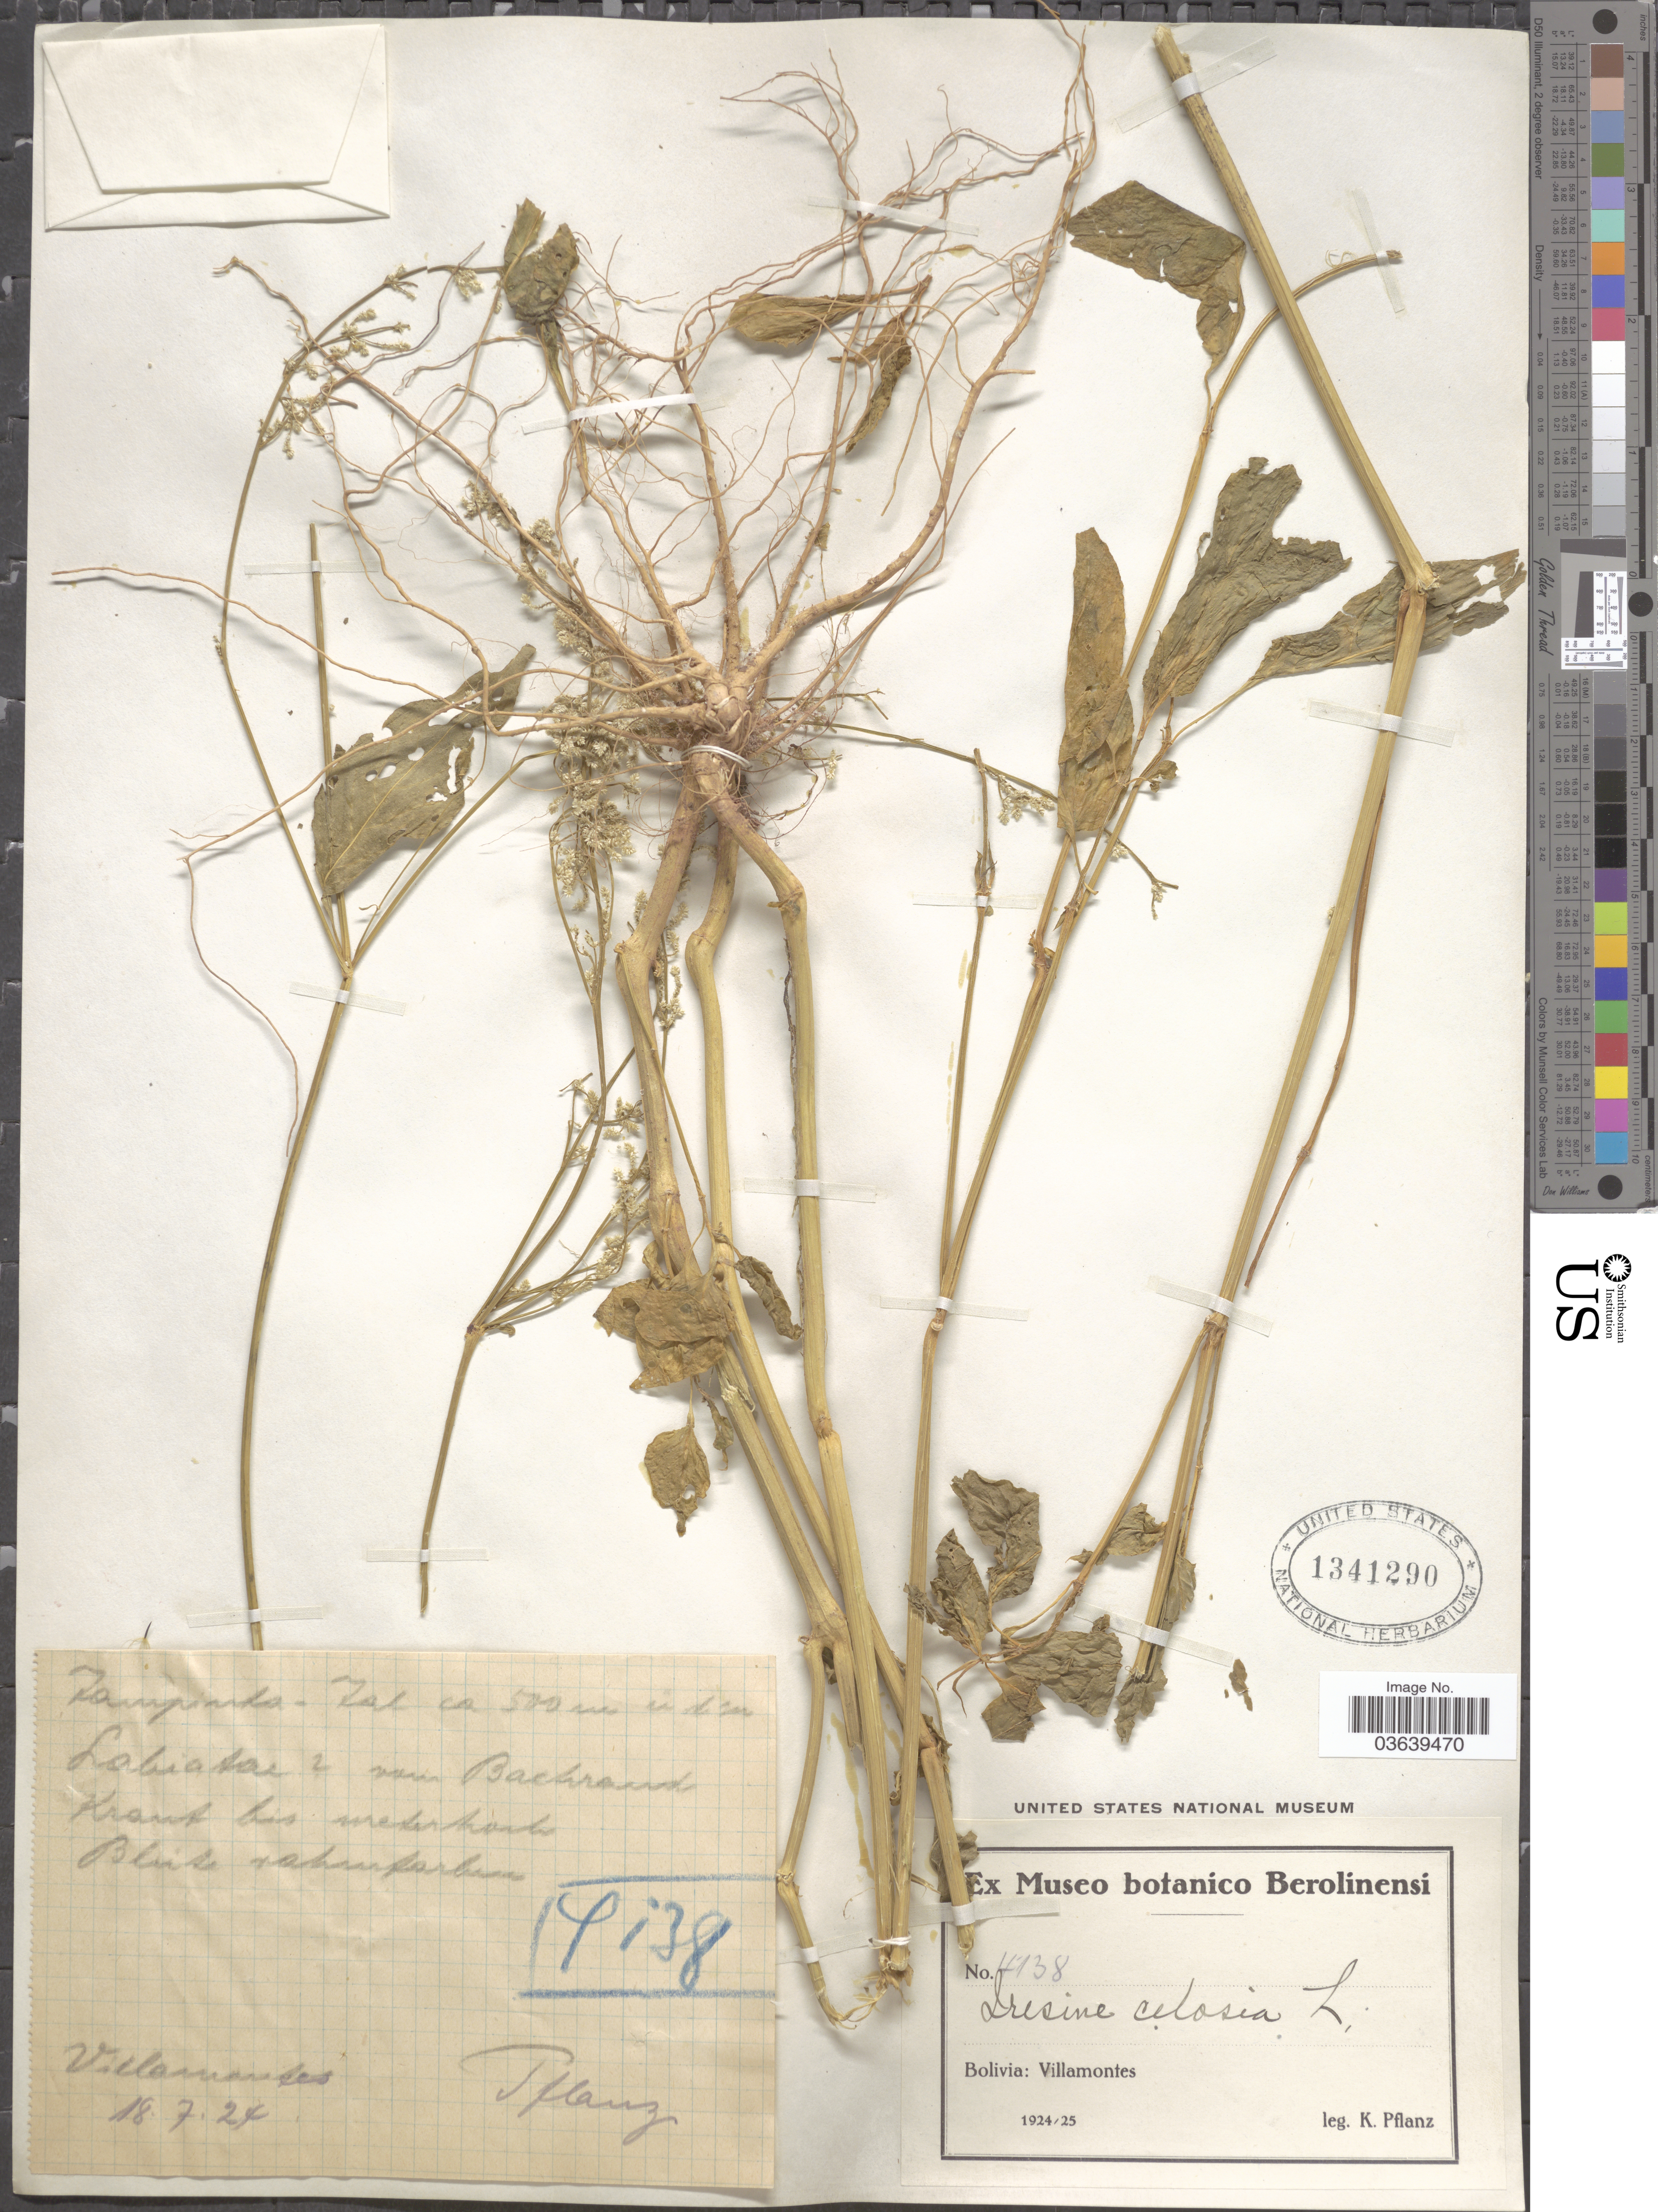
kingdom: Plantae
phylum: Tracheophyta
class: Magnoliopsida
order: Caryophyllales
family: Amaranthaceae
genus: Iresine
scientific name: Iresine celosia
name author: L.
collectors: K. Pflanz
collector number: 4138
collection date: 1924-07-18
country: Bolivia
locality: Zampianta Villamontes.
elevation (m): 500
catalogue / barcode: US 1341290